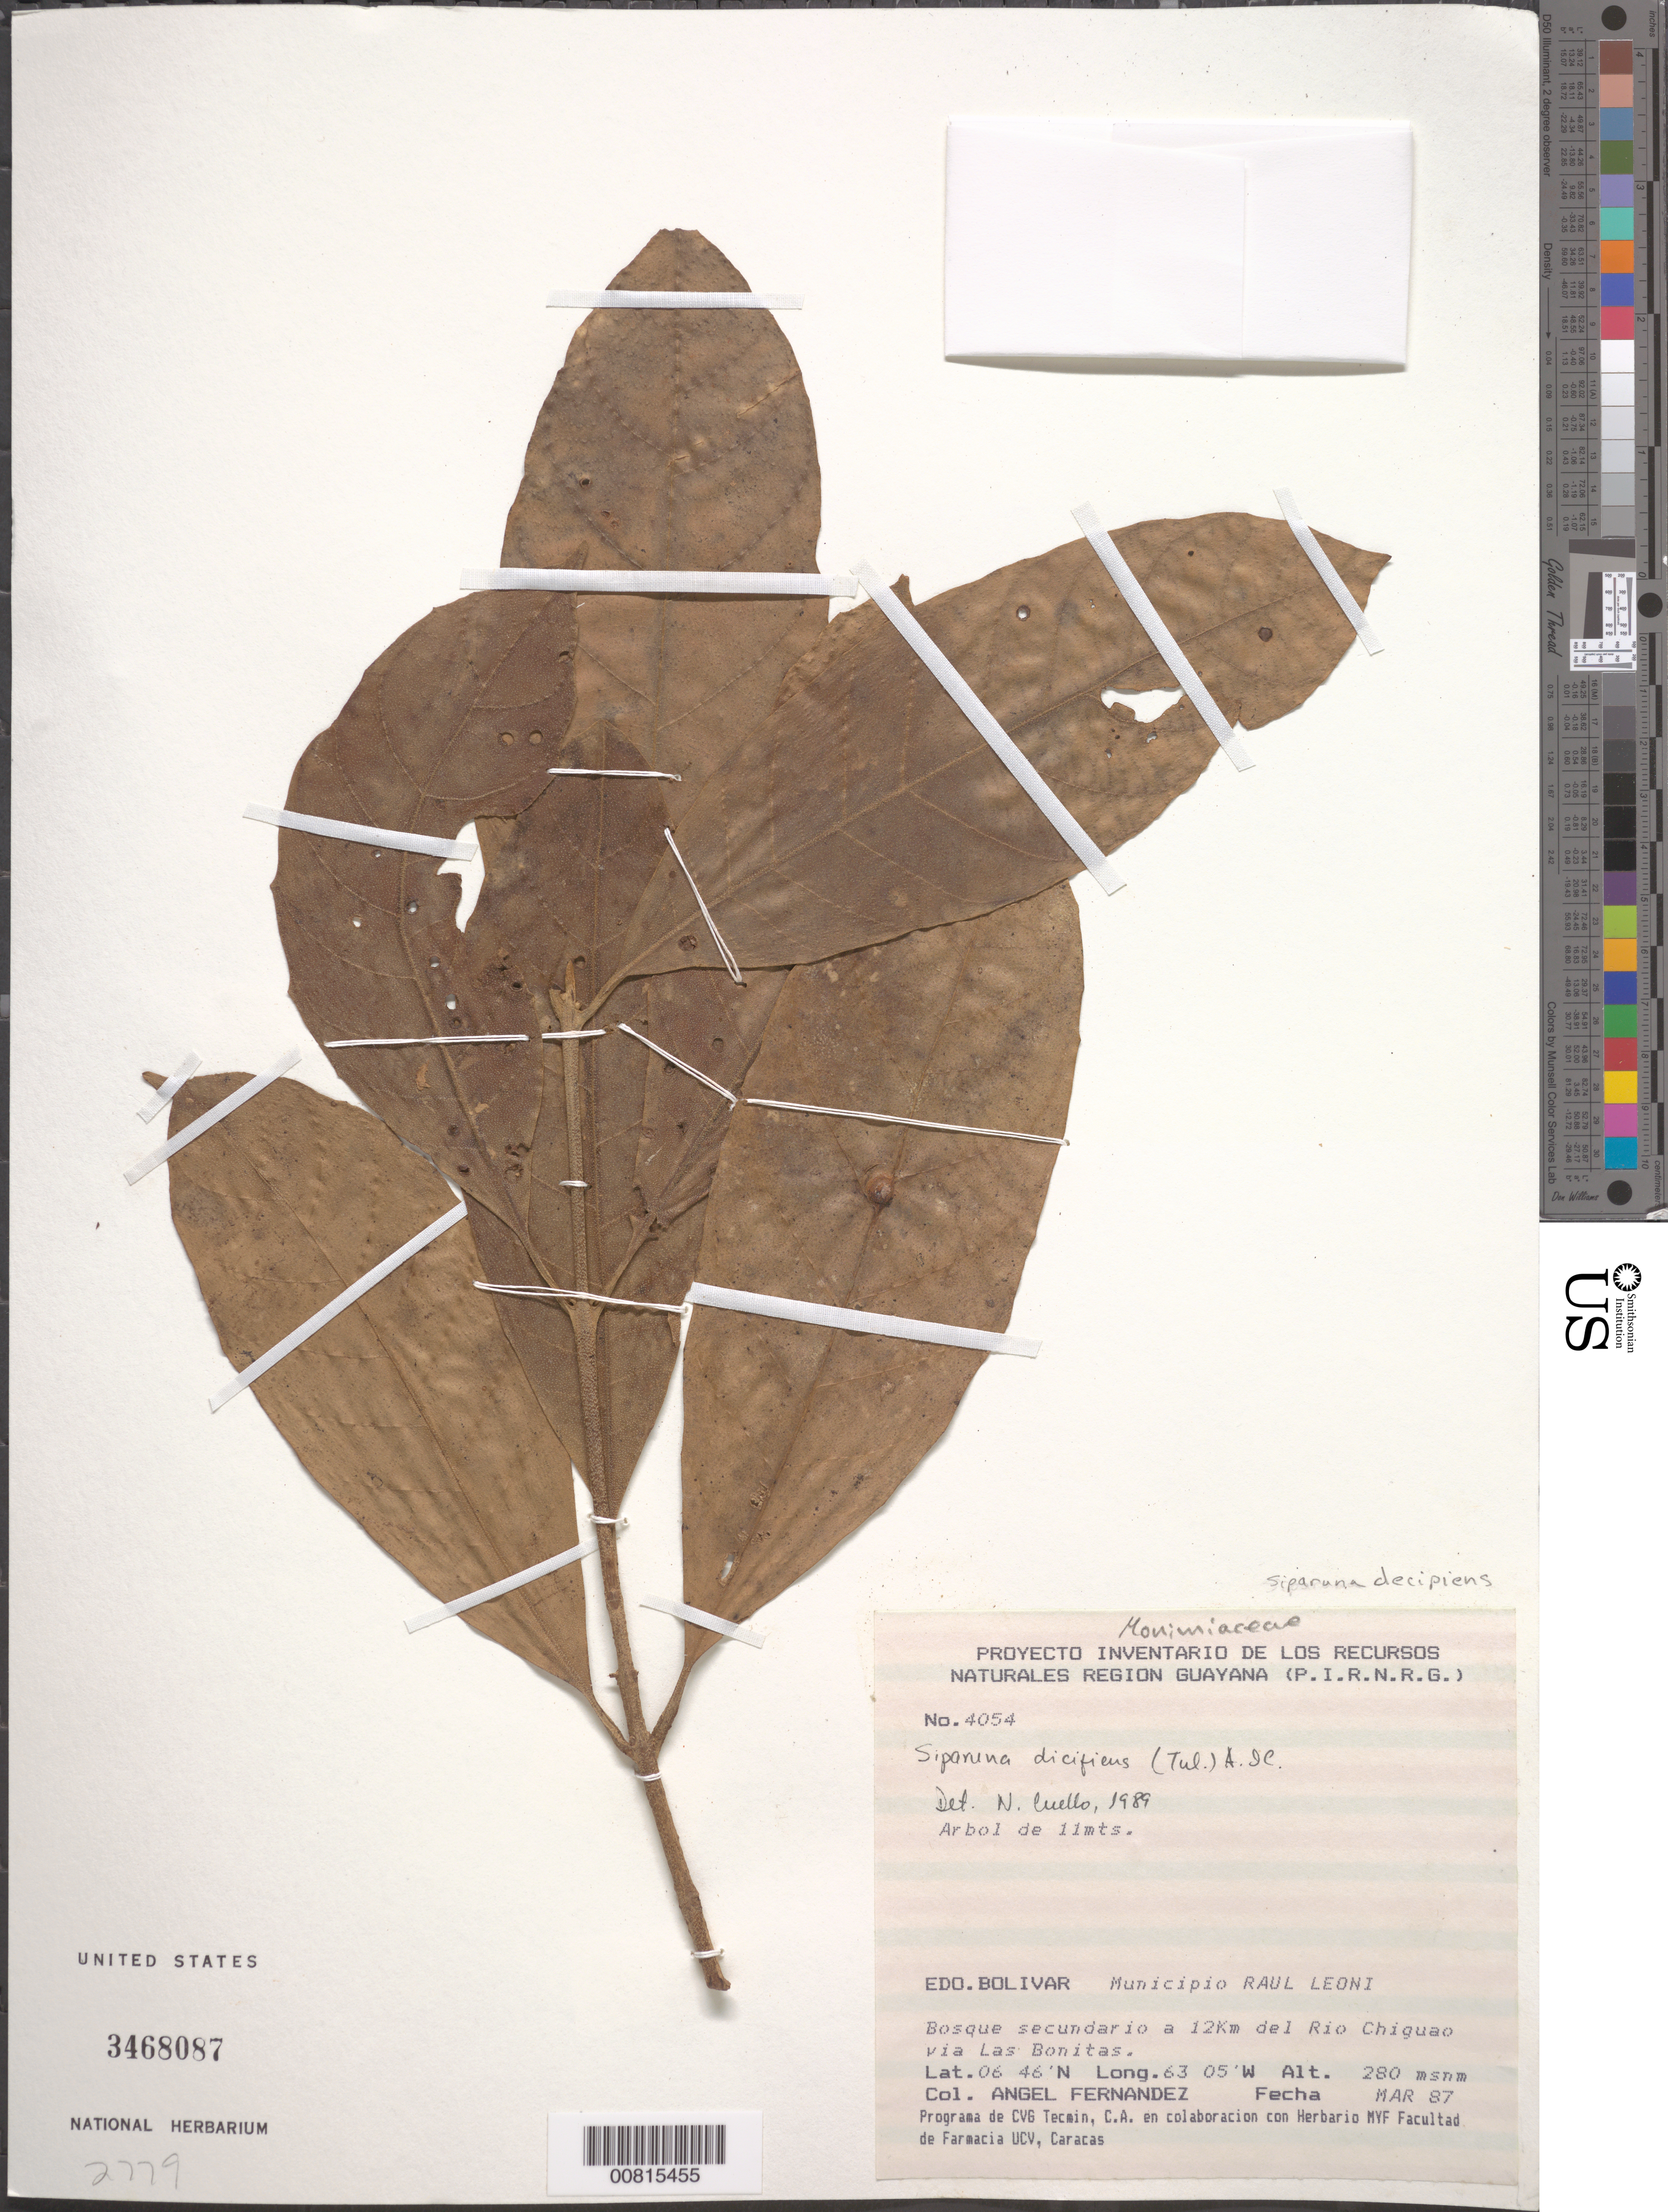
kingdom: Plantae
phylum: Tracheophyta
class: Magnoliopsida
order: Laurales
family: Siparunaceae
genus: Siparuna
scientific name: Siparuna decipiens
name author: (Tul.) A. DC.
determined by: Cuello, Nidia L.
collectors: A. Fernández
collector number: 4054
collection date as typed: Mar-87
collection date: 1987-03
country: Venezuela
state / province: Bolívar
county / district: Angostura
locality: Mun. Raúl Leoni [=Angostura], 12 km del Río Chiguao via Las Bonitas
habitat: Secondary forest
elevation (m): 280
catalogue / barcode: US 3468087